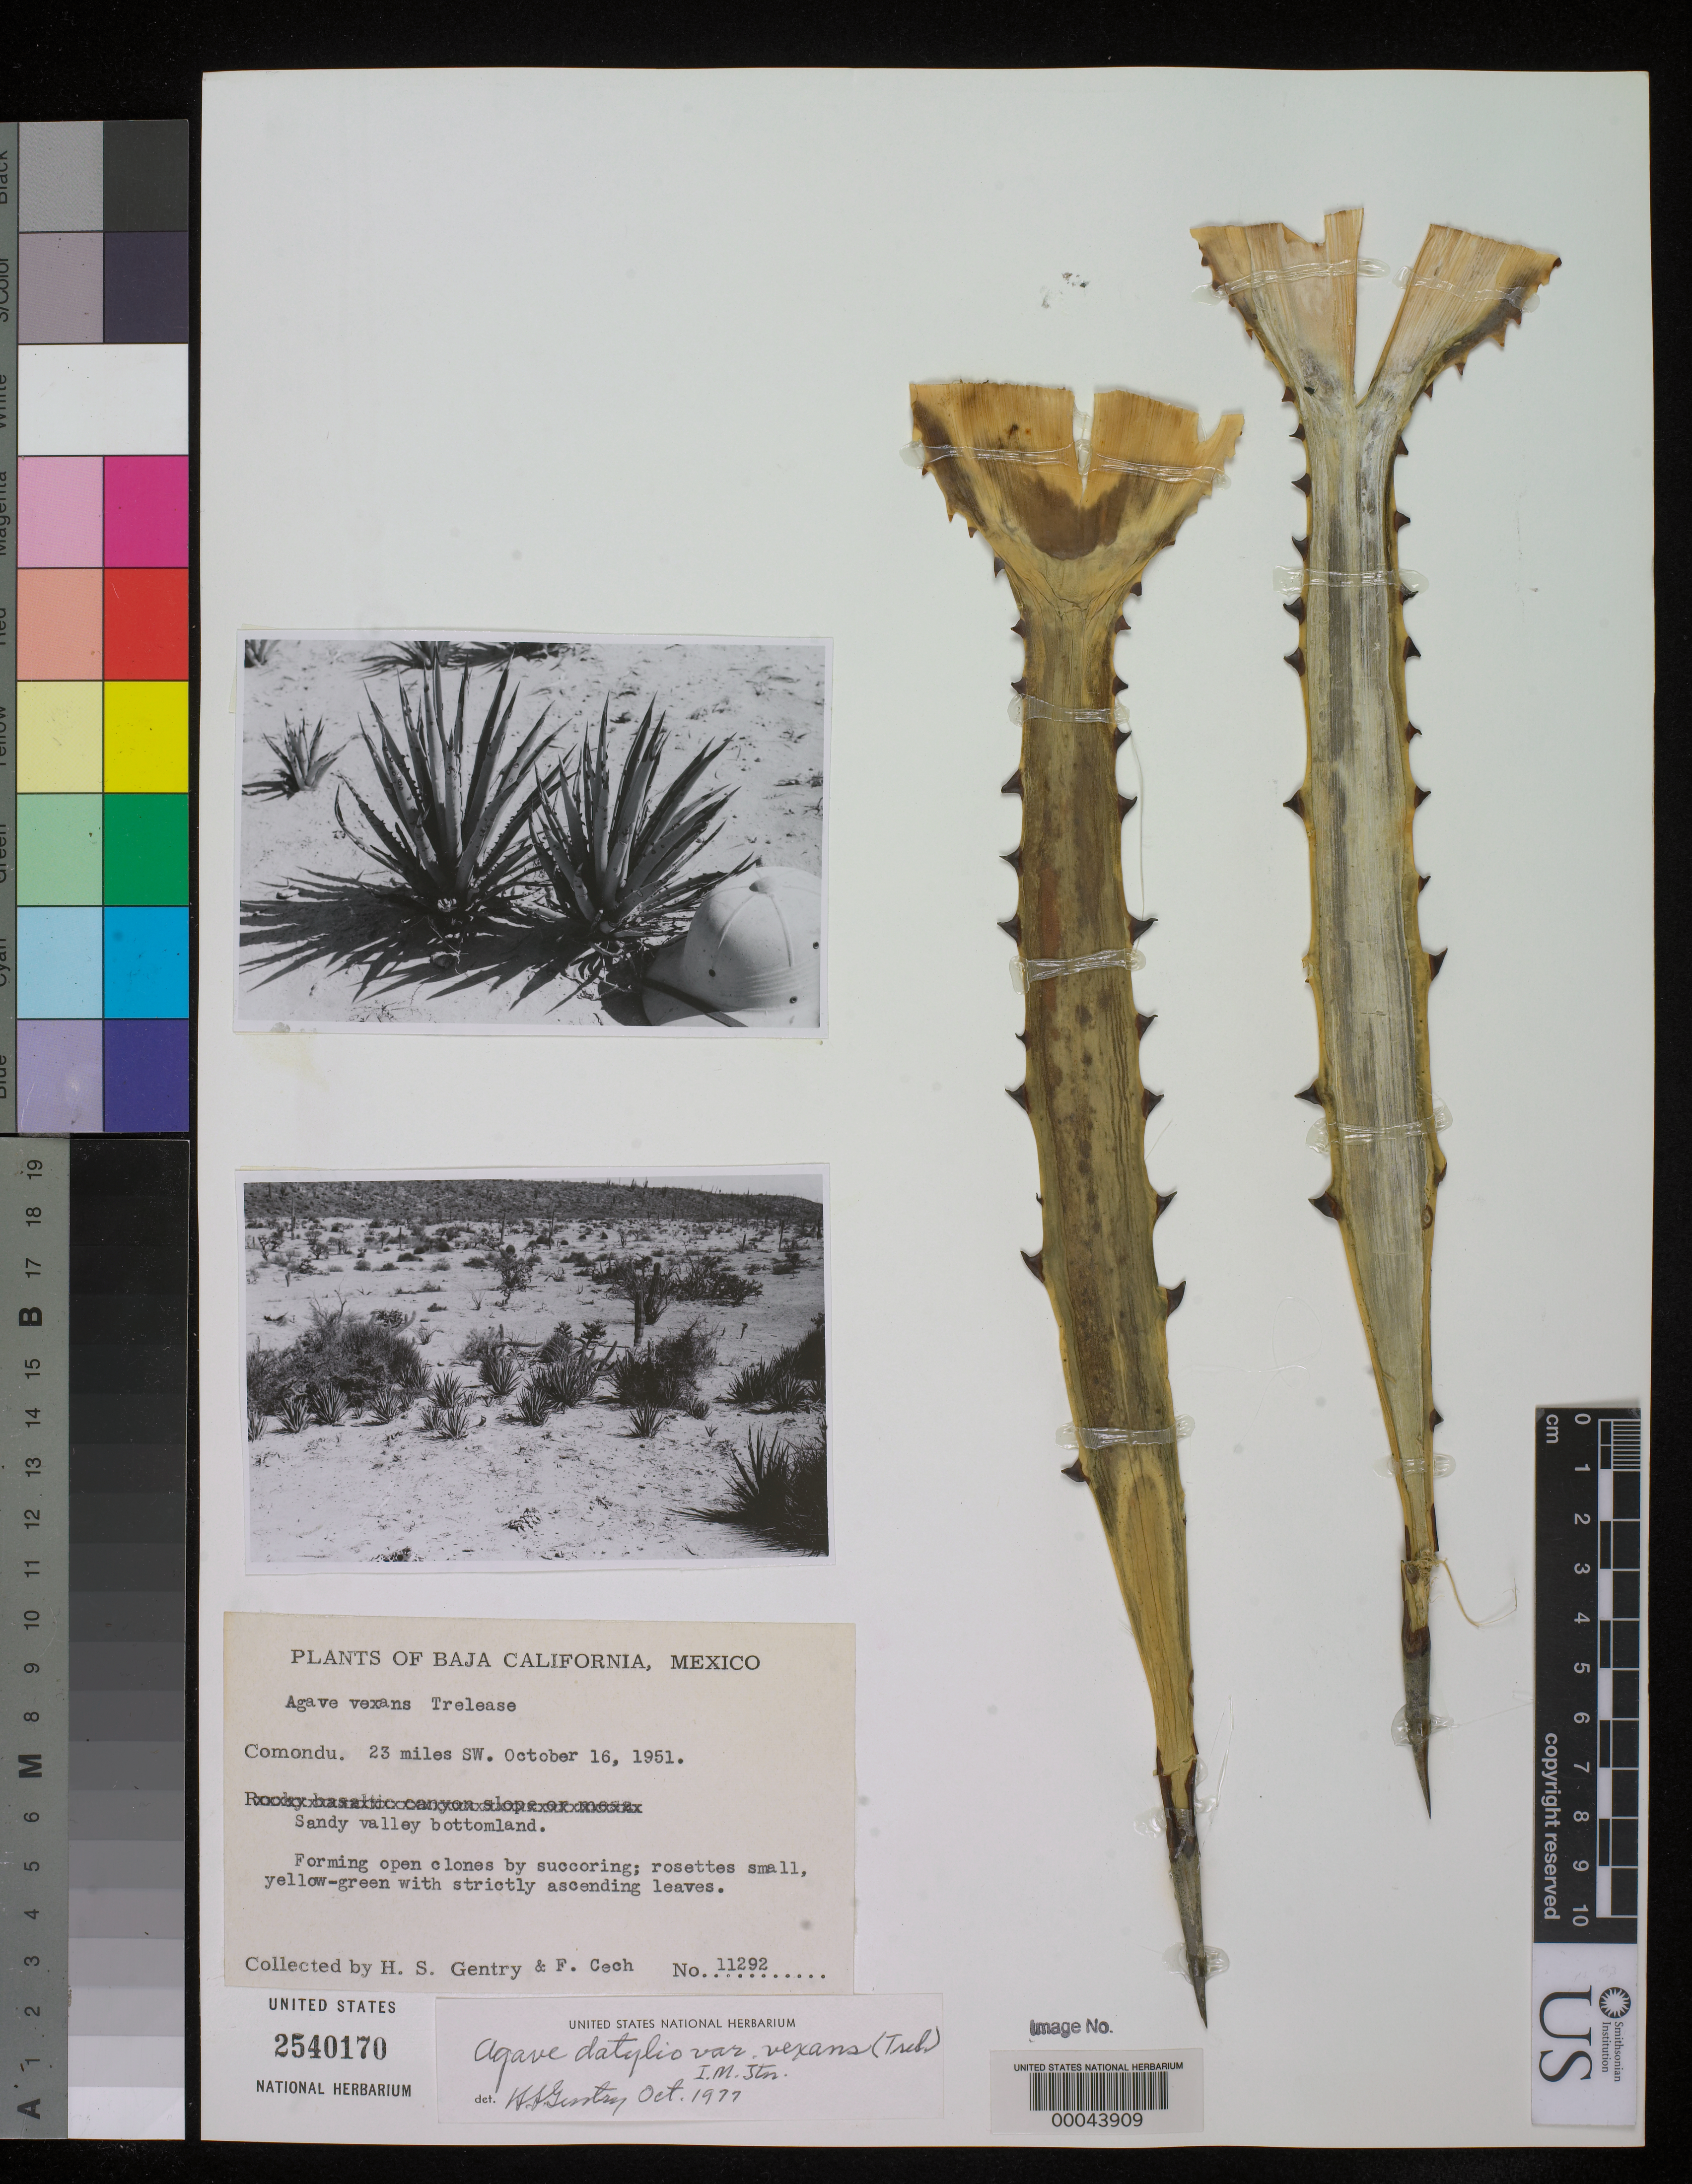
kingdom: Plantae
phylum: Tracheophyta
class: Liliopsida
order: Asparagales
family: Asparagaceae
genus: Agave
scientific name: Agave datylio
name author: F.A.C. Weber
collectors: H. S. Gentry & F. Cech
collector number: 11292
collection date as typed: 16 Oct 1951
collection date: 1951-10-16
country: Mexico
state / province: Baja California Sur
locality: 23 mi SW of Comondu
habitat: Sandy valley bottomland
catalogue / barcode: US 2540170